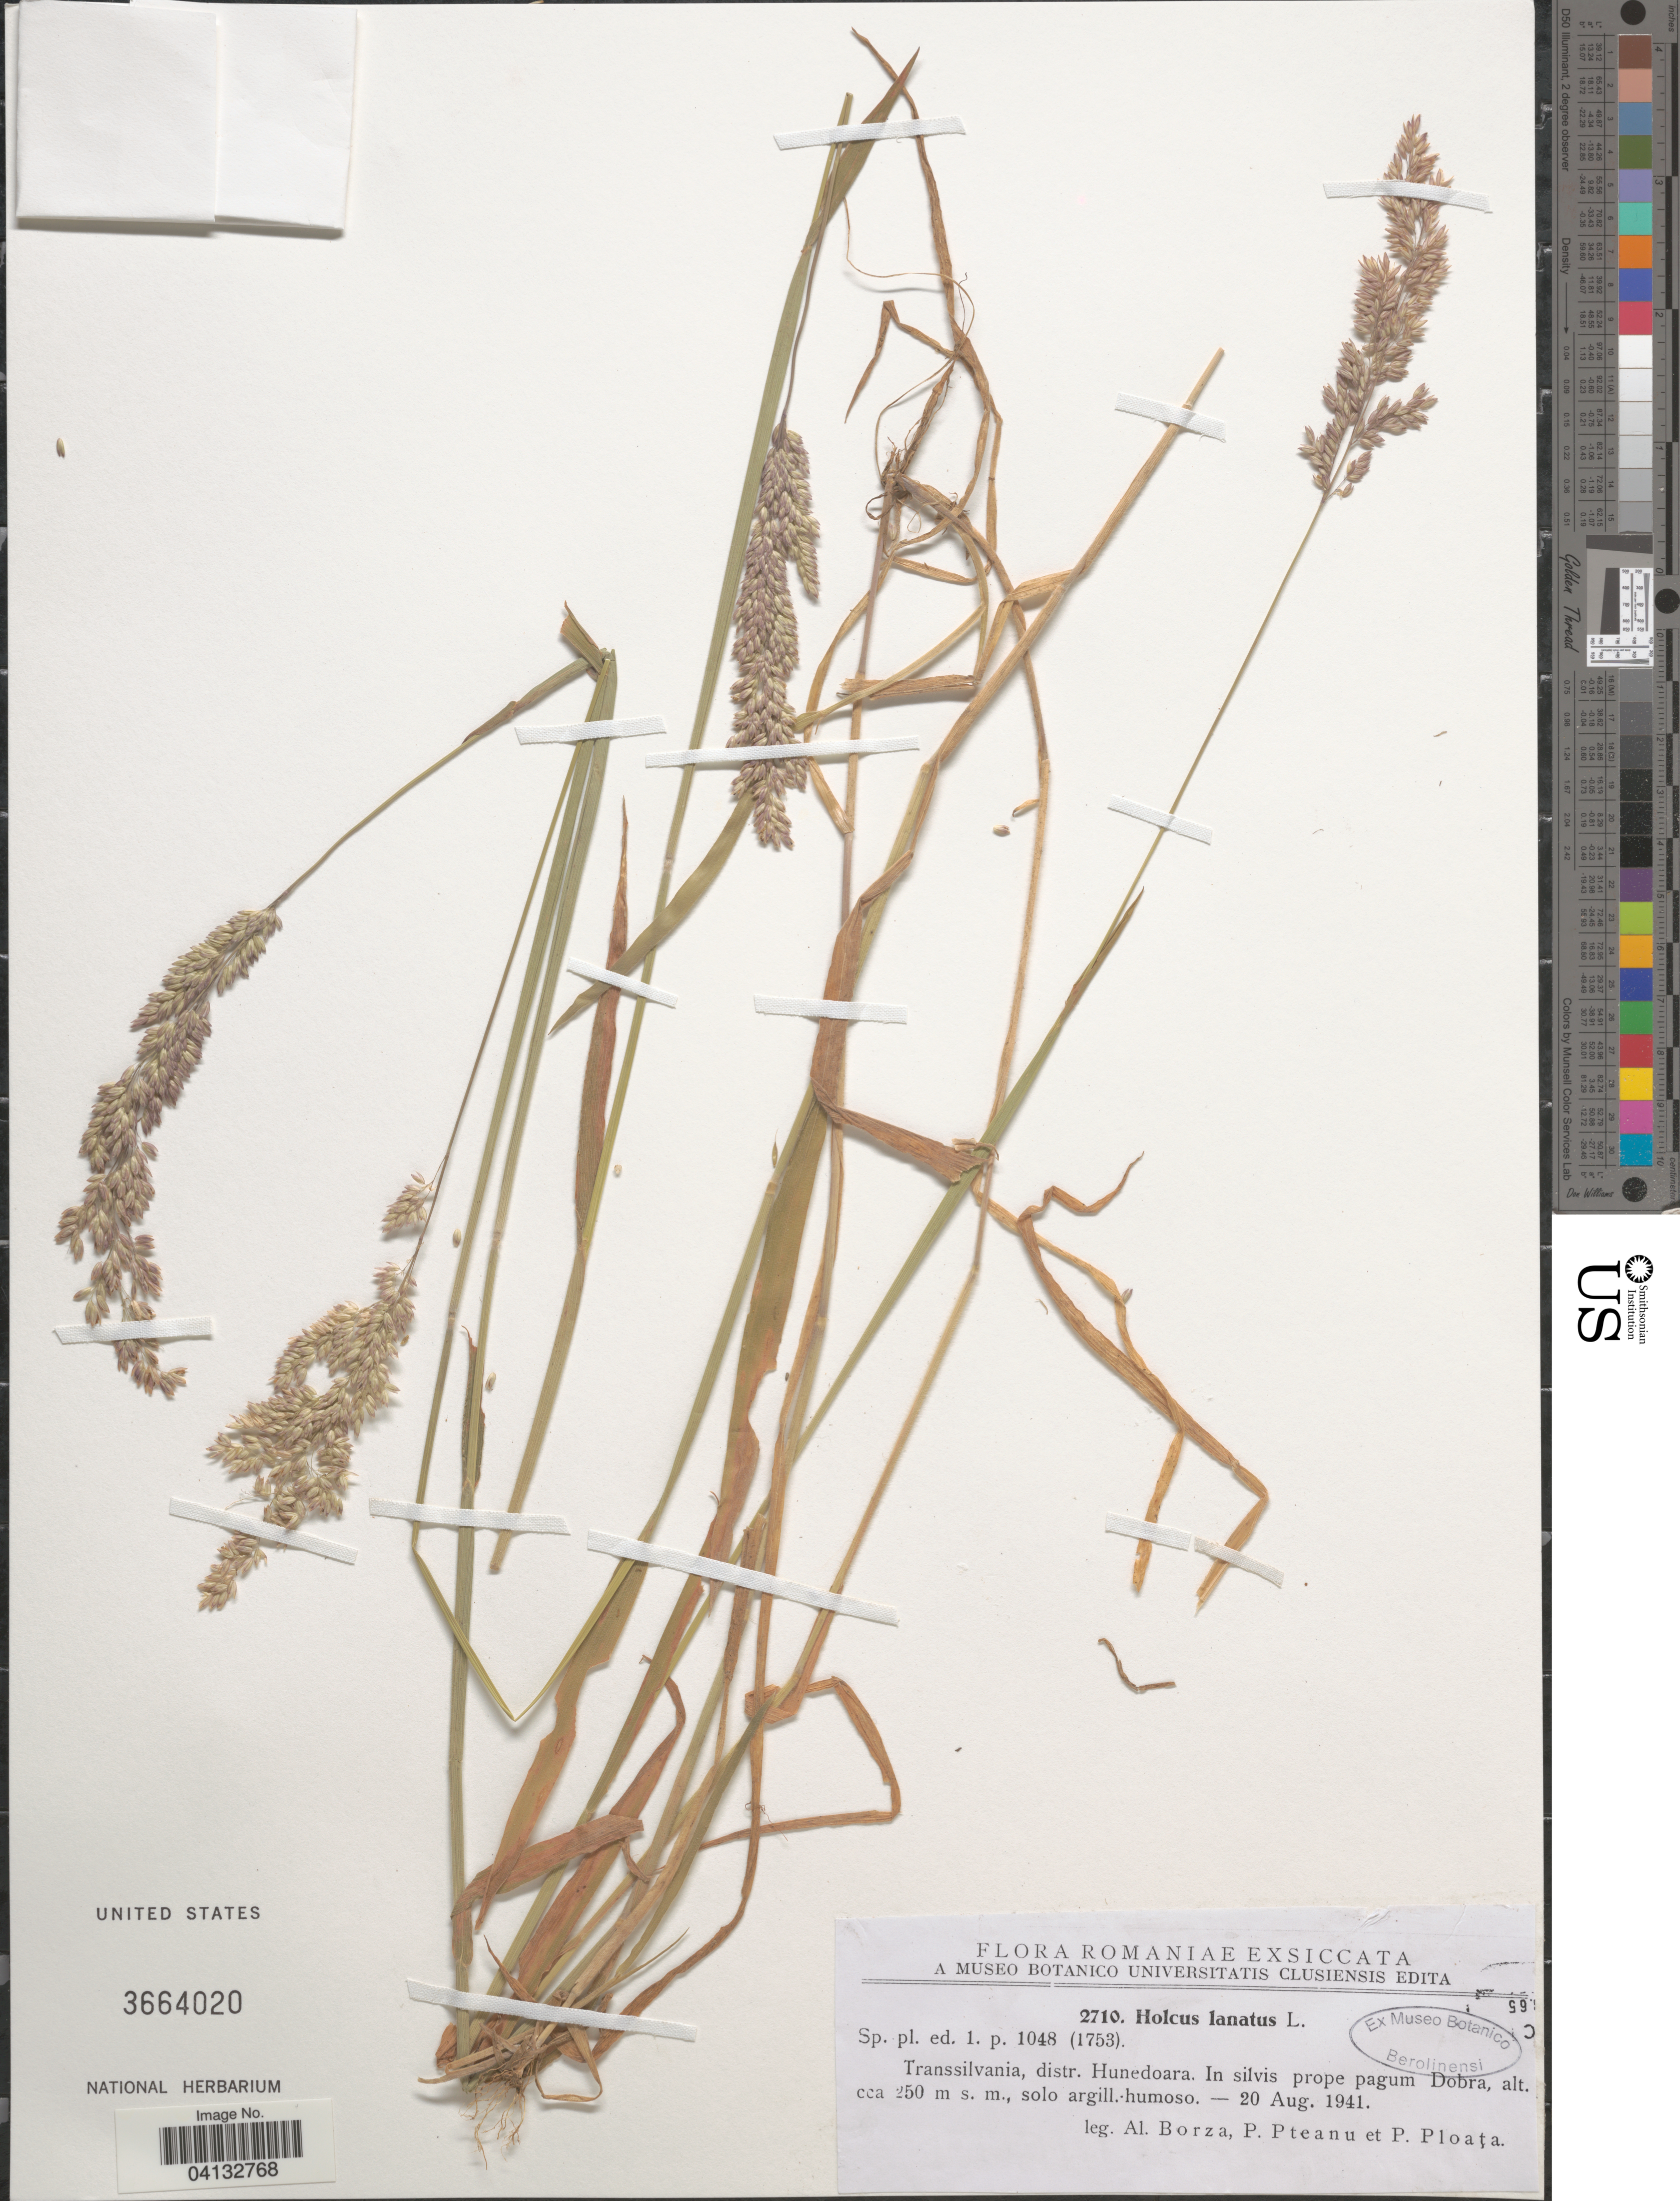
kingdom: Plantae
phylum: Tracheophyta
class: Liliopsida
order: Poales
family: Poaceae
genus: Holcus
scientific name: Holcus lanatus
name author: L.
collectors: A. Borza, P. Pteancu & P. Ploata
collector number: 2710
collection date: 1941-08-20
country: Romania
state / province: Hunedoara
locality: Transsilvania, distr. Hunedoara. In silvis prope pagum Dobra, solo argill. humoso.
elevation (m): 250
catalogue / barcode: US 364020